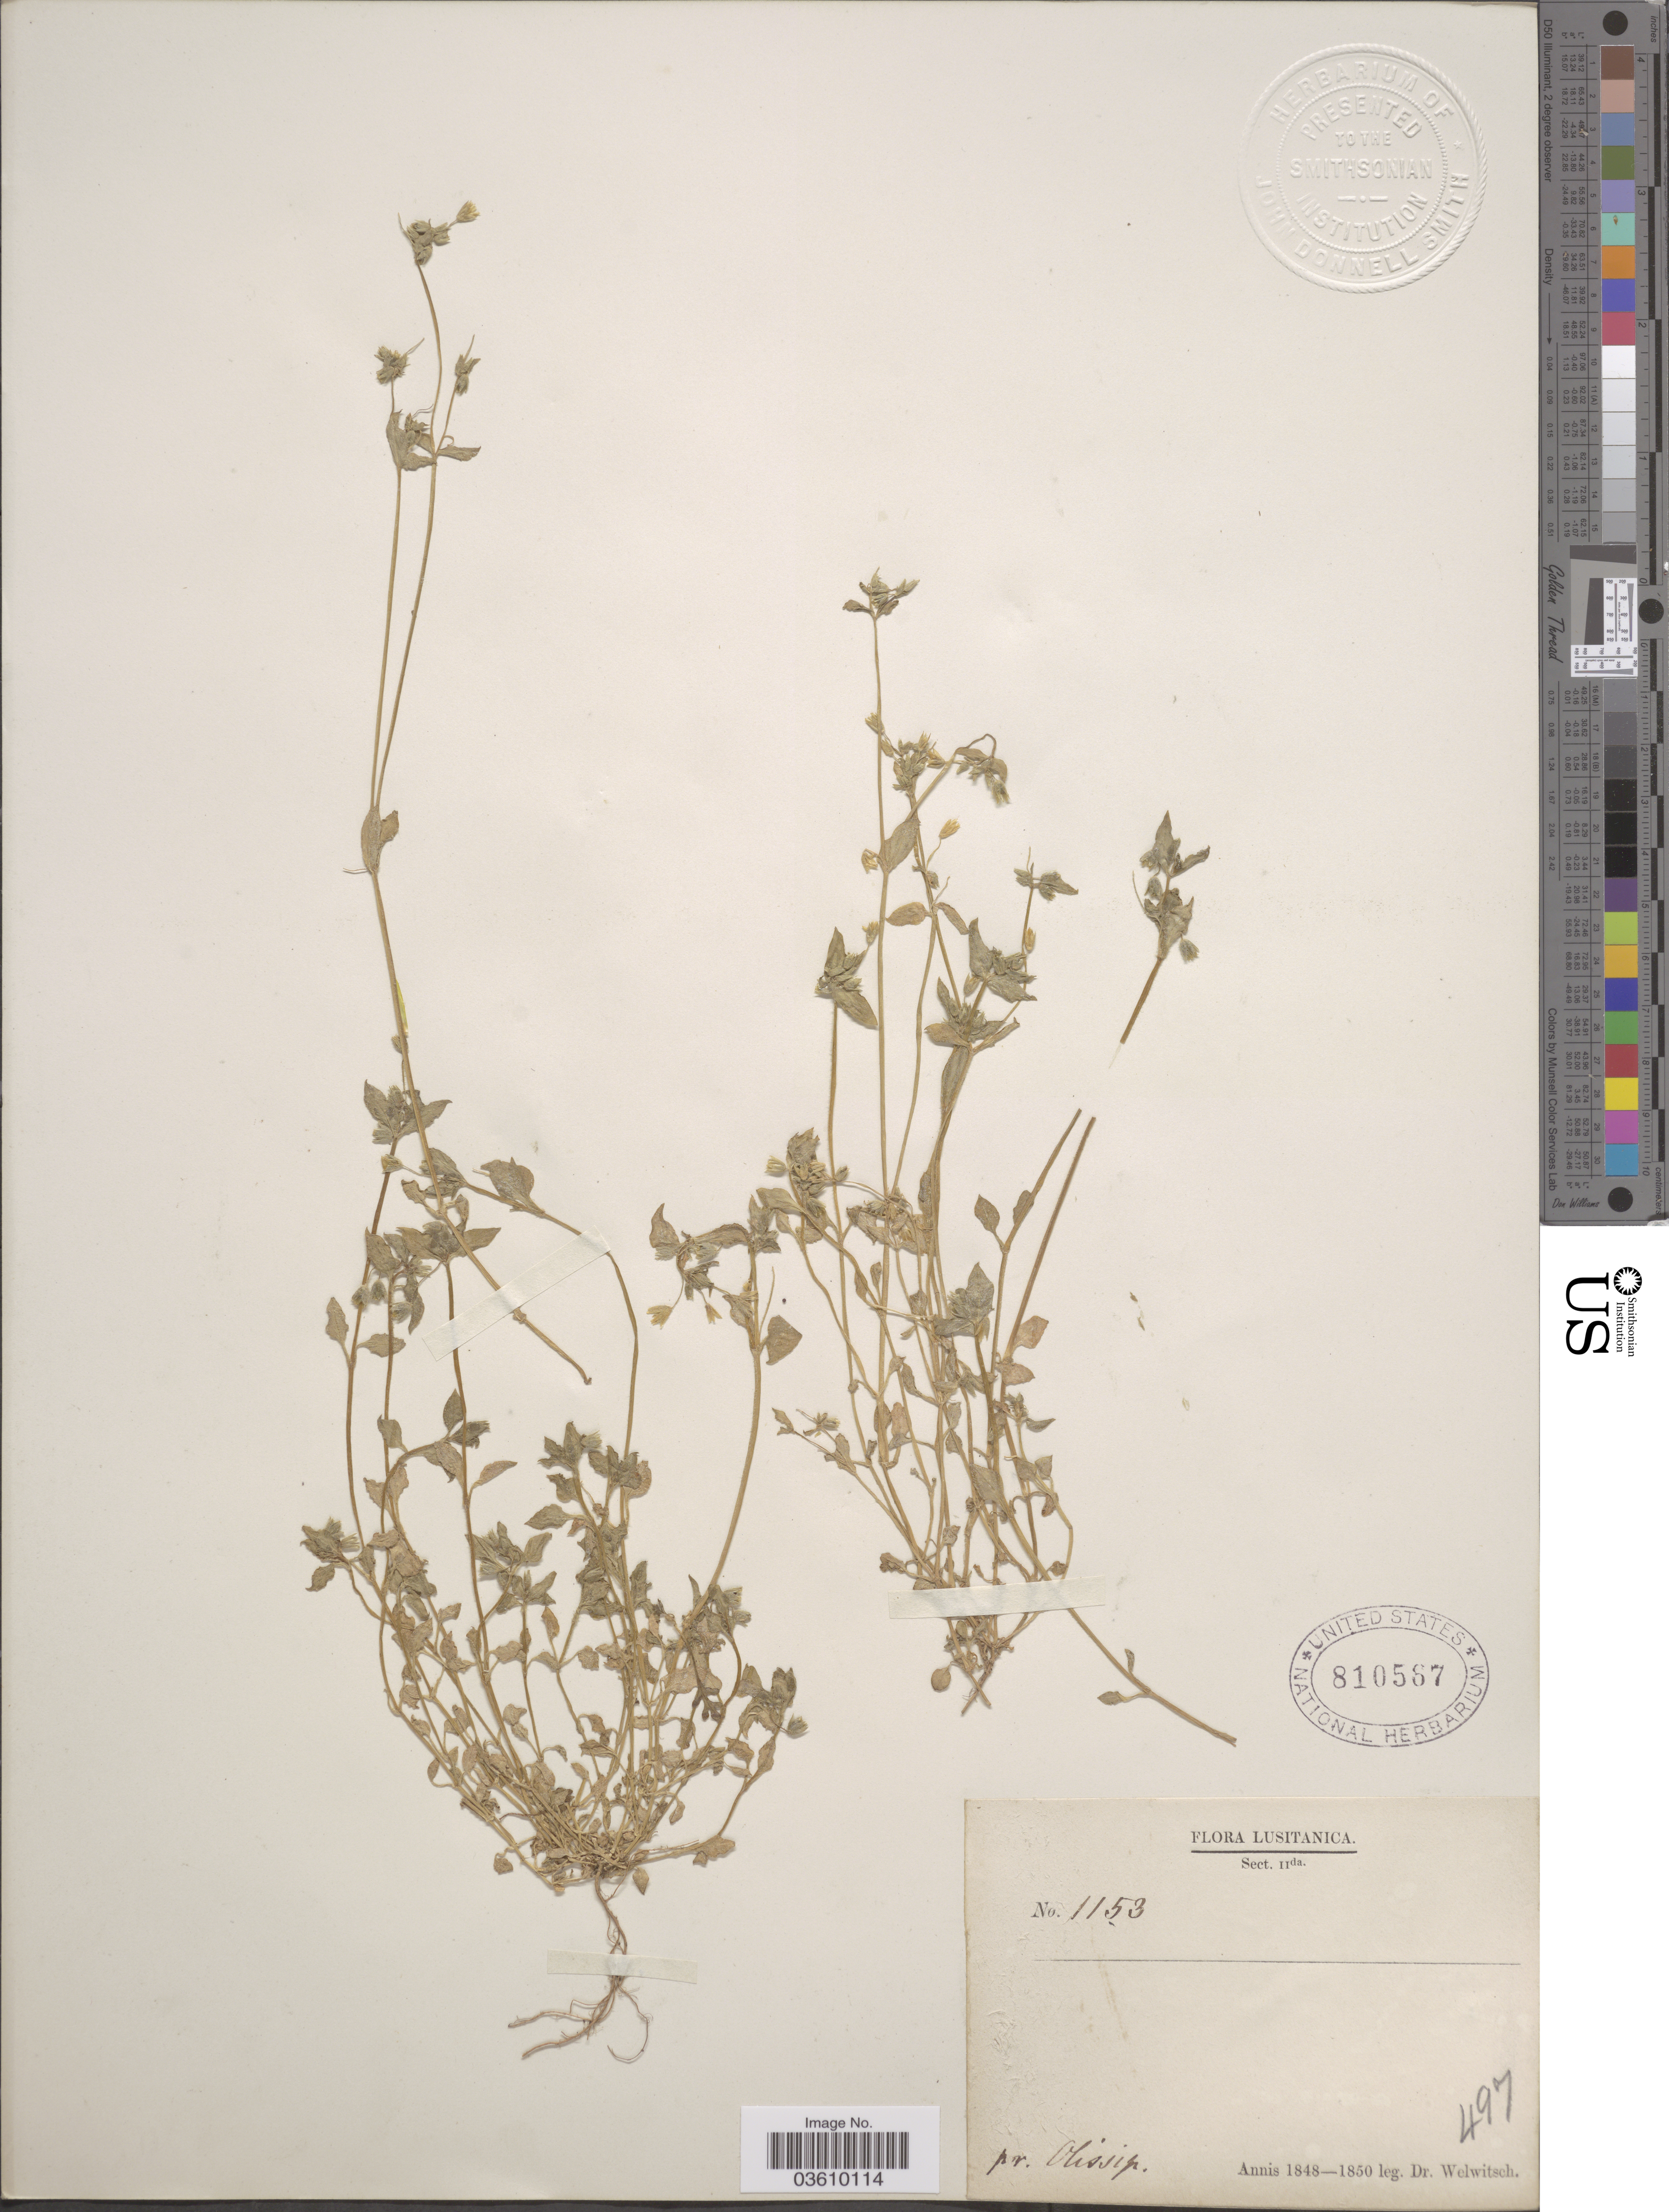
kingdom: Plantae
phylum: Tracheophyta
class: Magnoliopsida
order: Caryophyllales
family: Caryophyllaceae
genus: Stellaria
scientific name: Stellaria sp.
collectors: -. Welwitsch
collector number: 1153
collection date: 1848/1850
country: Portugal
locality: Lusitanica. Pr. Olissip.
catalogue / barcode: US 810567